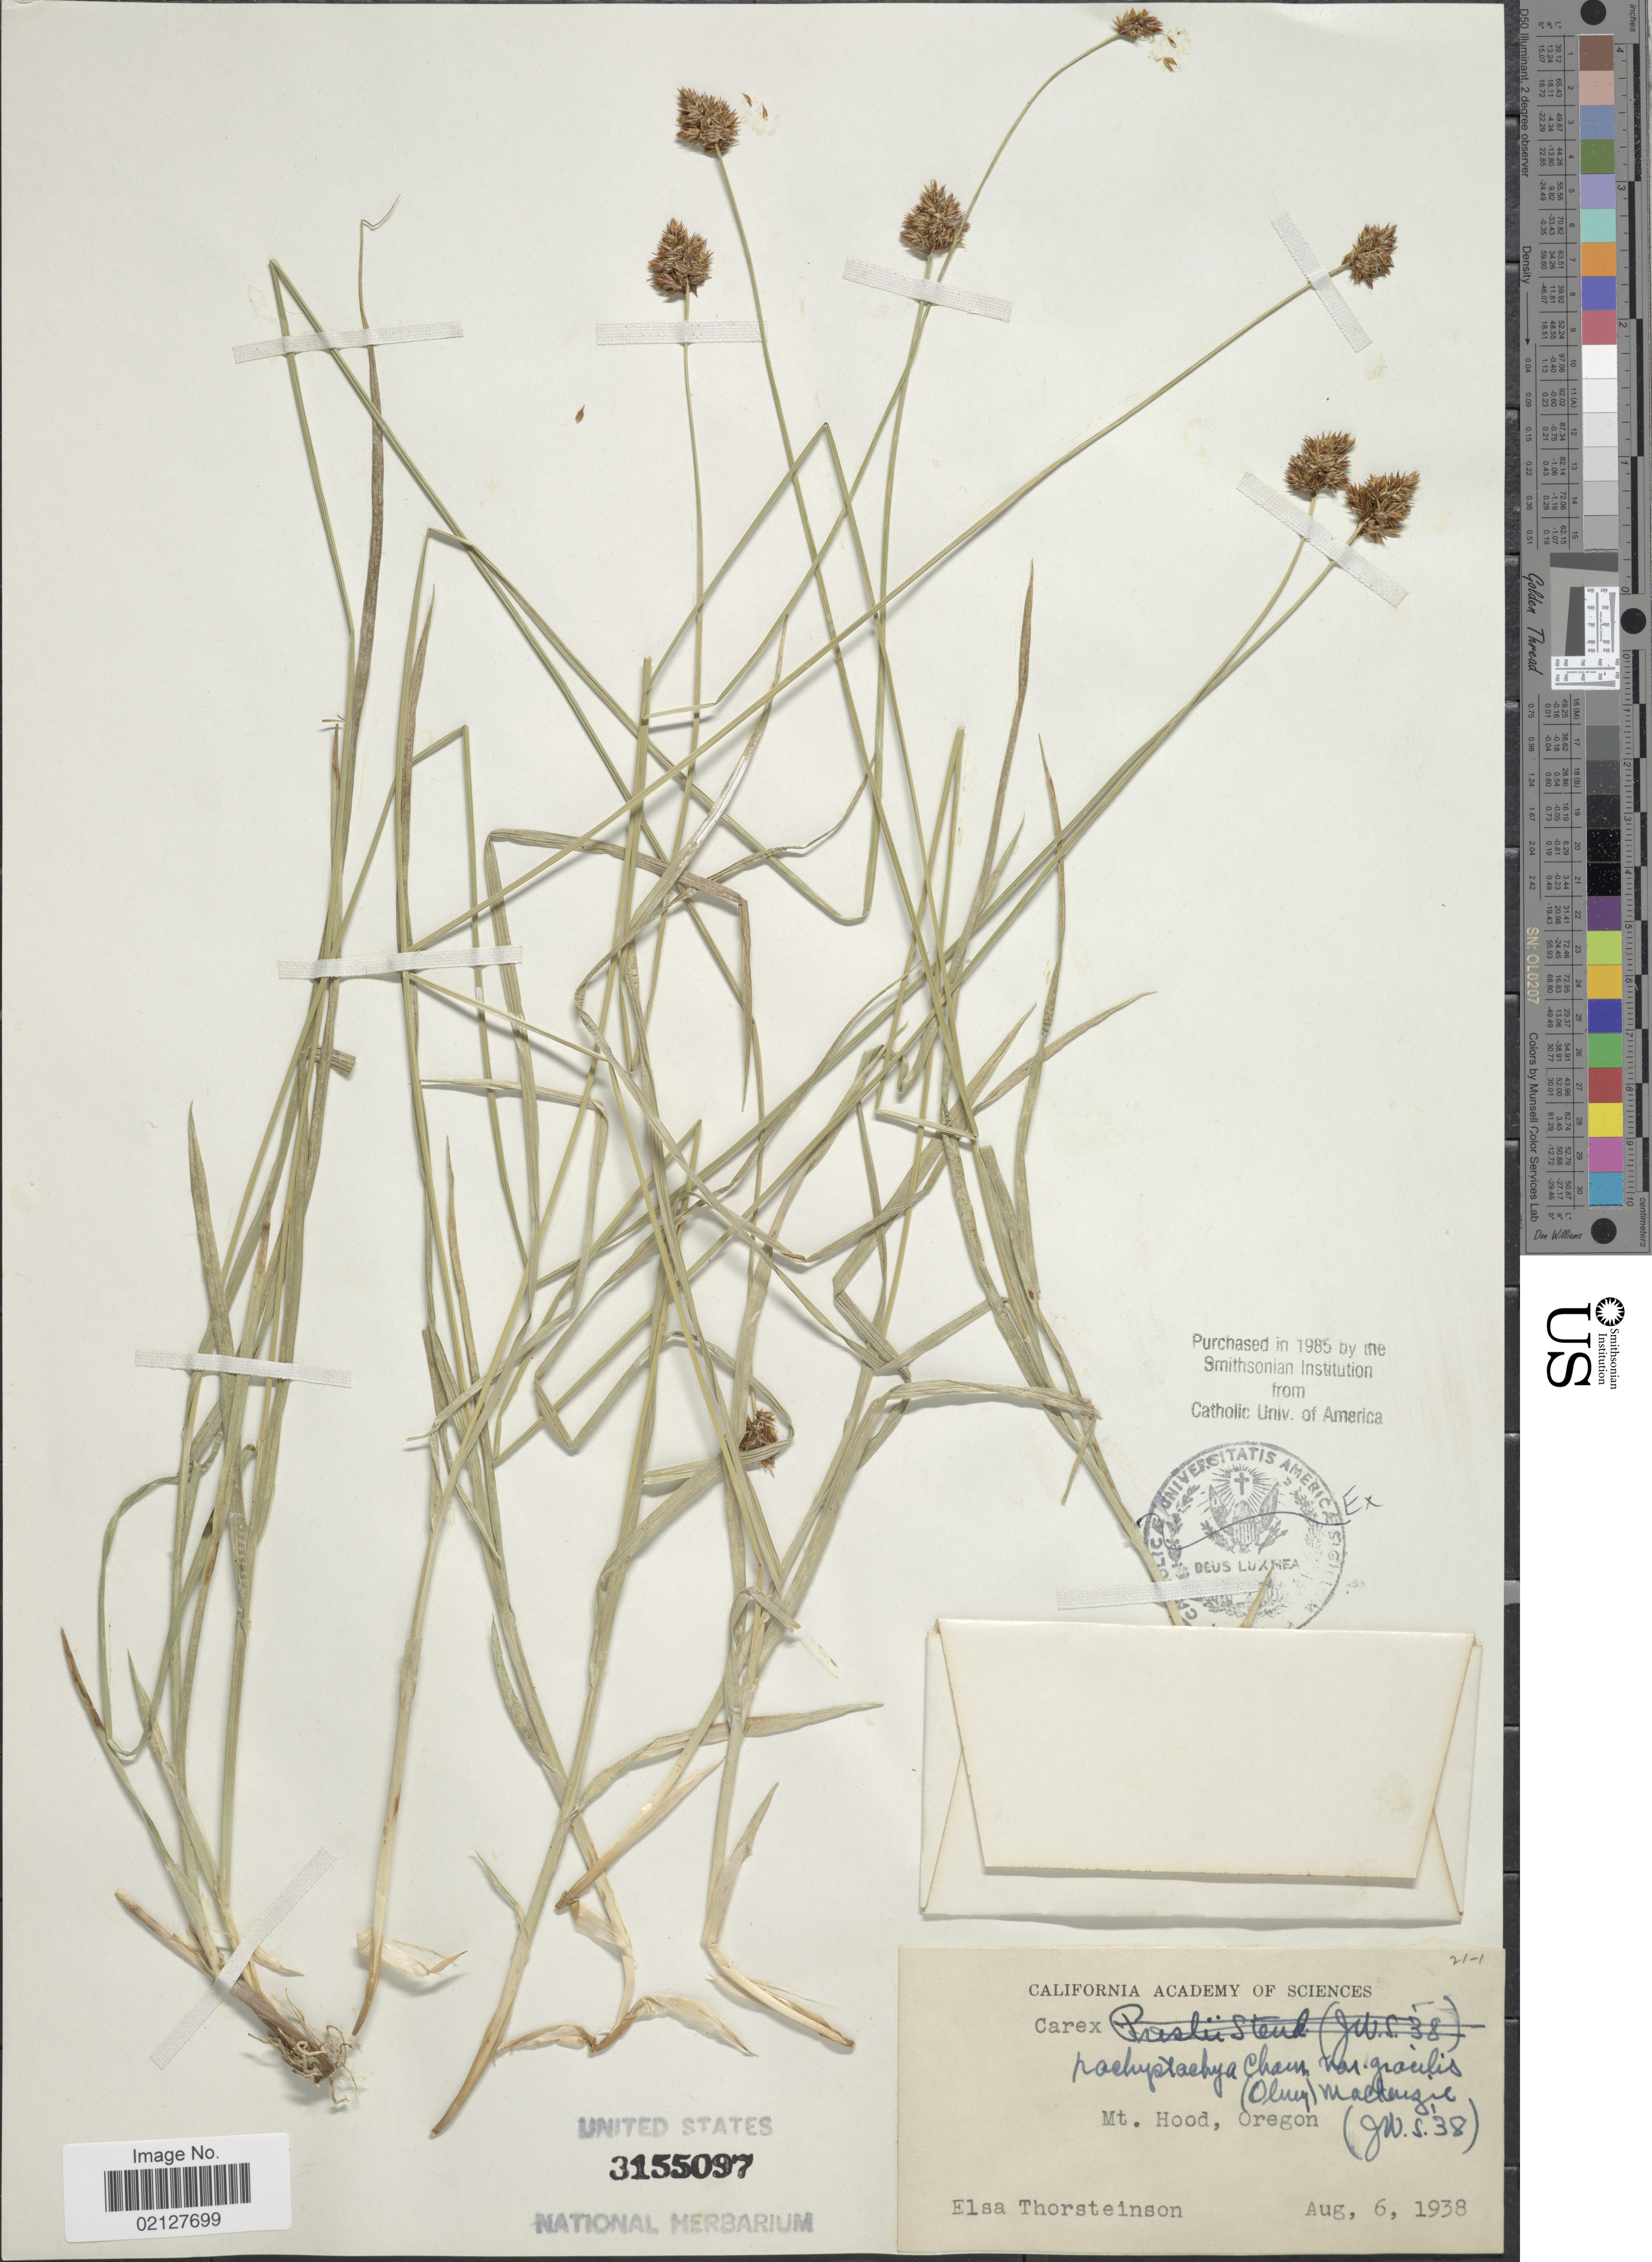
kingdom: Plantae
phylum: Tracheophyta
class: Liliopsida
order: Poales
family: Cyperaceae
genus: Carex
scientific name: Carex pachystachya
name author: Cham. ex Steud.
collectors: E. Thorsteinson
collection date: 1938-08-06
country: United States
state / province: Oregon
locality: Mt. Hood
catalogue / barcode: US 3155097